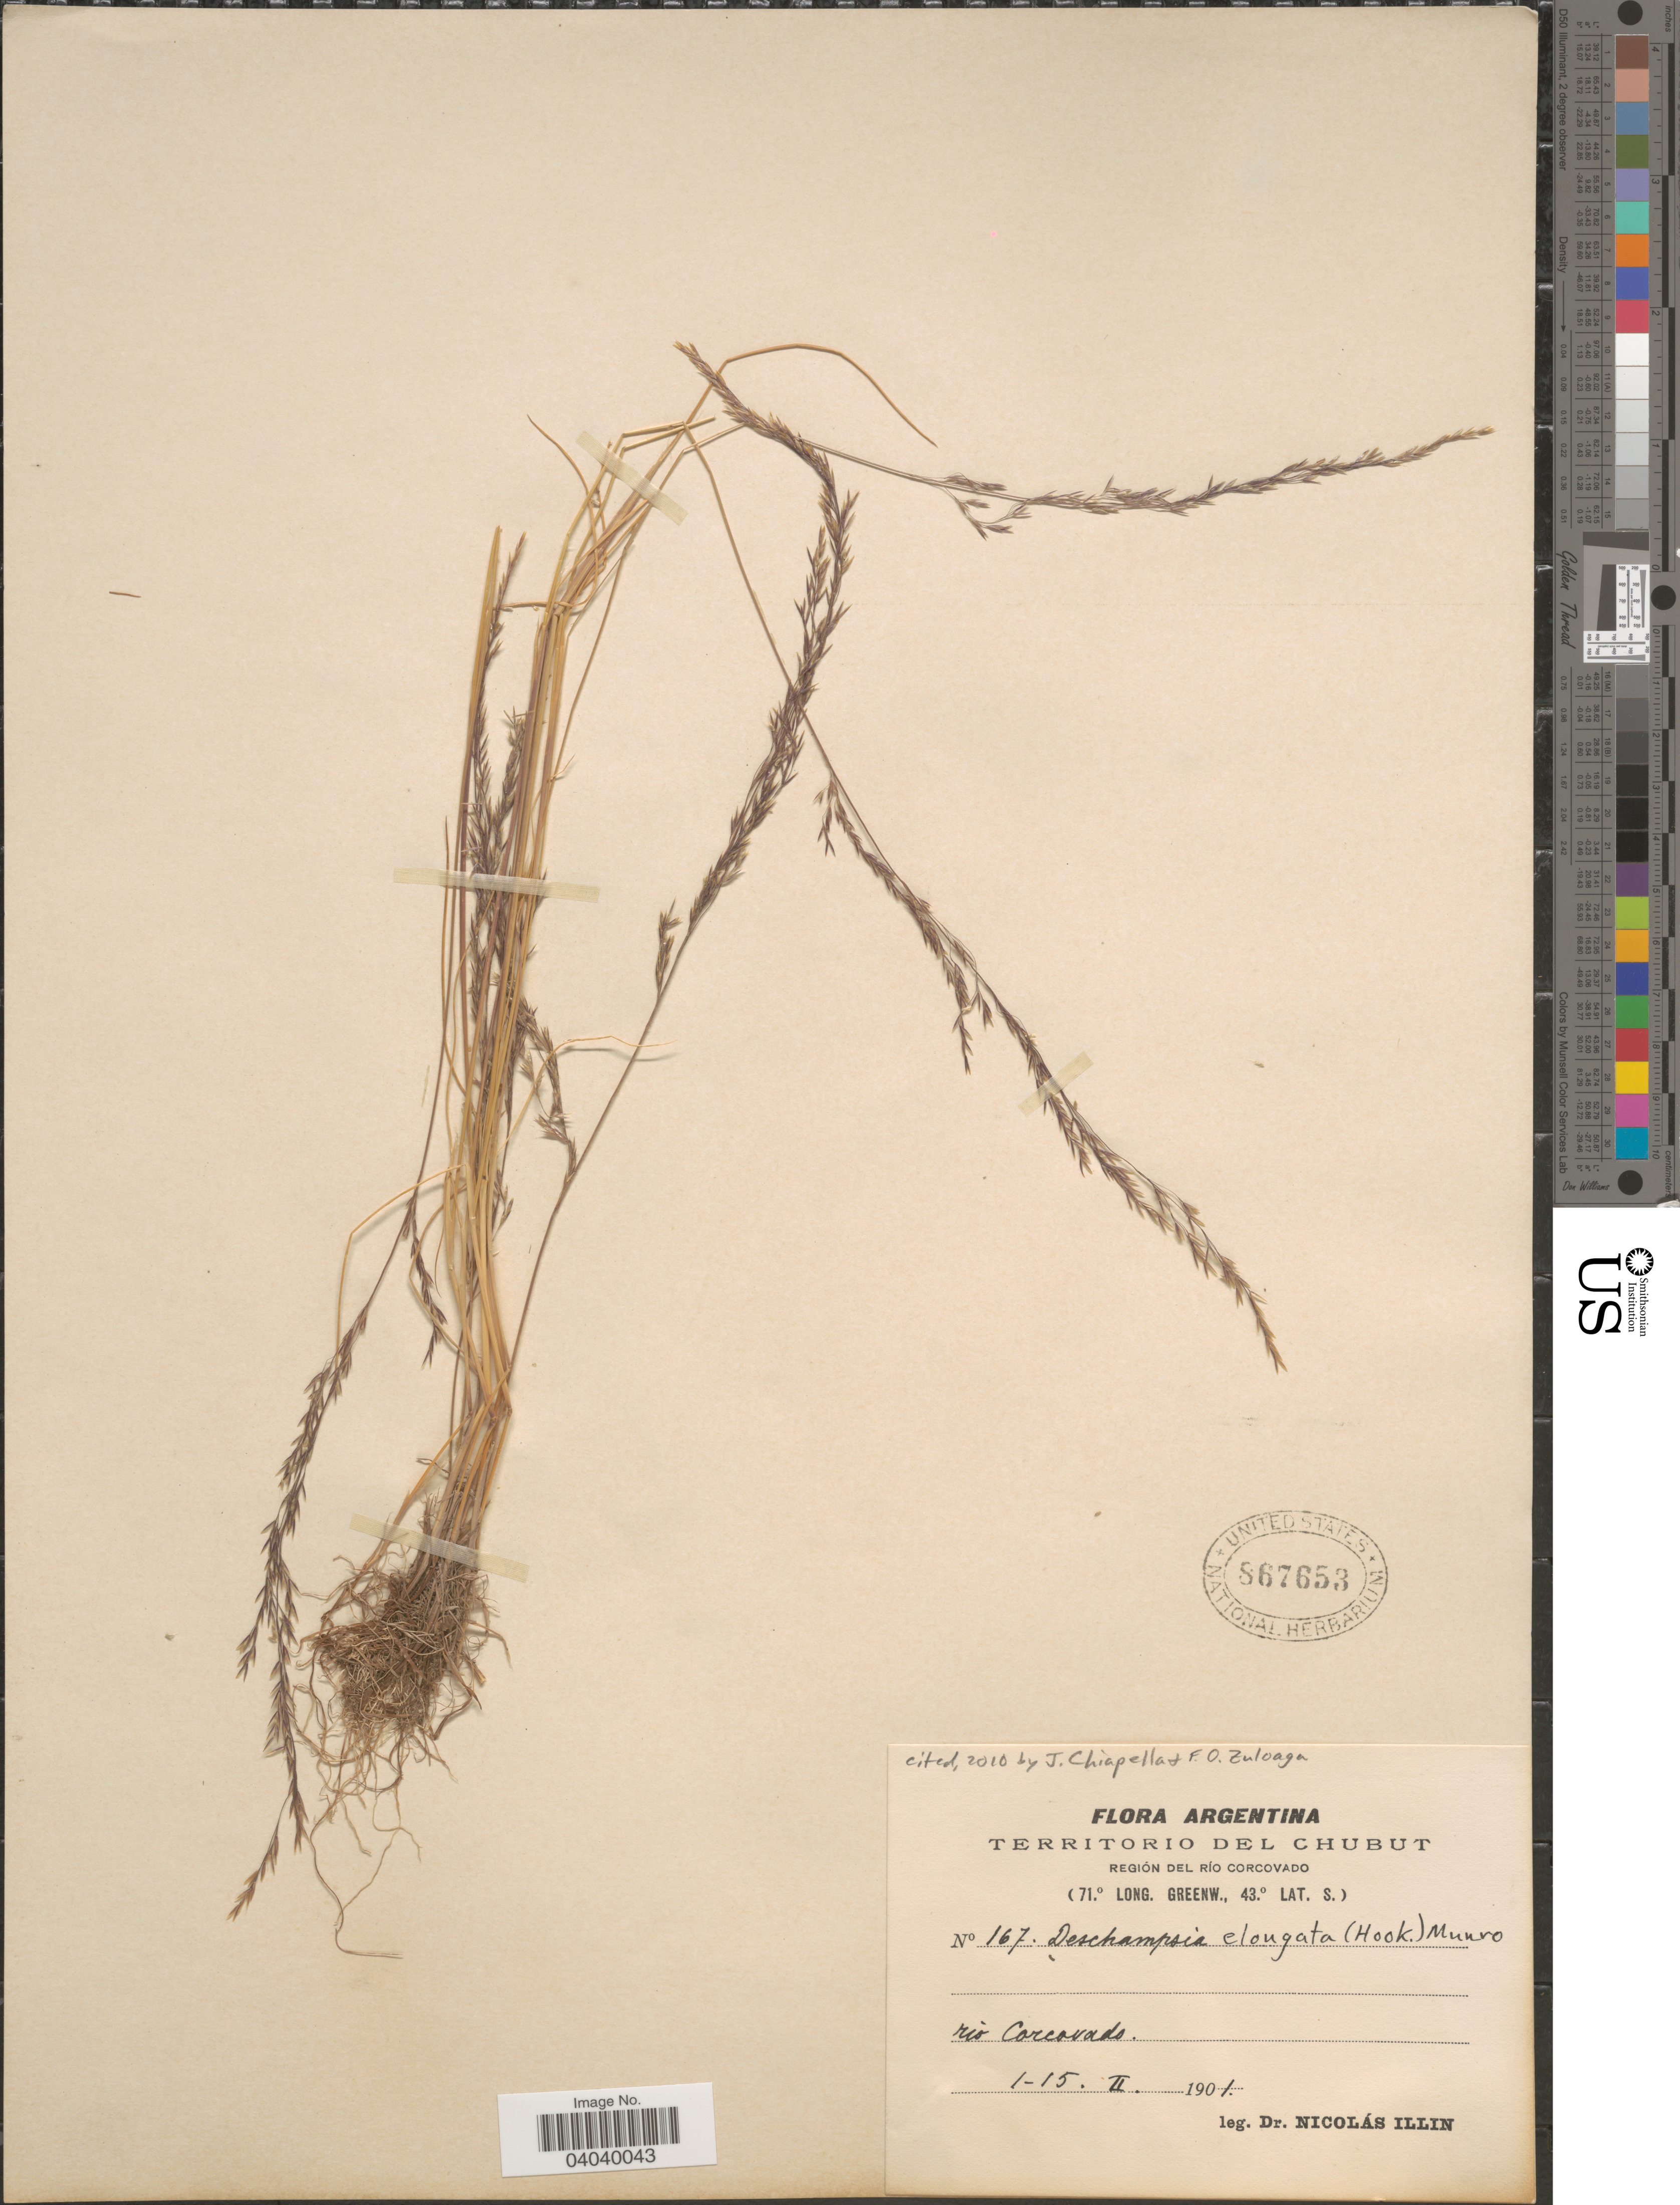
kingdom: Plantae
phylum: Tracheophyta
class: Liliopsida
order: Poales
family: Poaceae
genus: Deschampsia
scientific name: Deschampsia elongata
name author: (Hook.) Munro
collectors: N. Illin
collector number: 167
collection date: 1901-02-01/1901-02-15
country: Argentina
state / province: Chubut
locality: Región del Río Corcovado. Rio Corcovado.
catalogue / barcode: US 867653